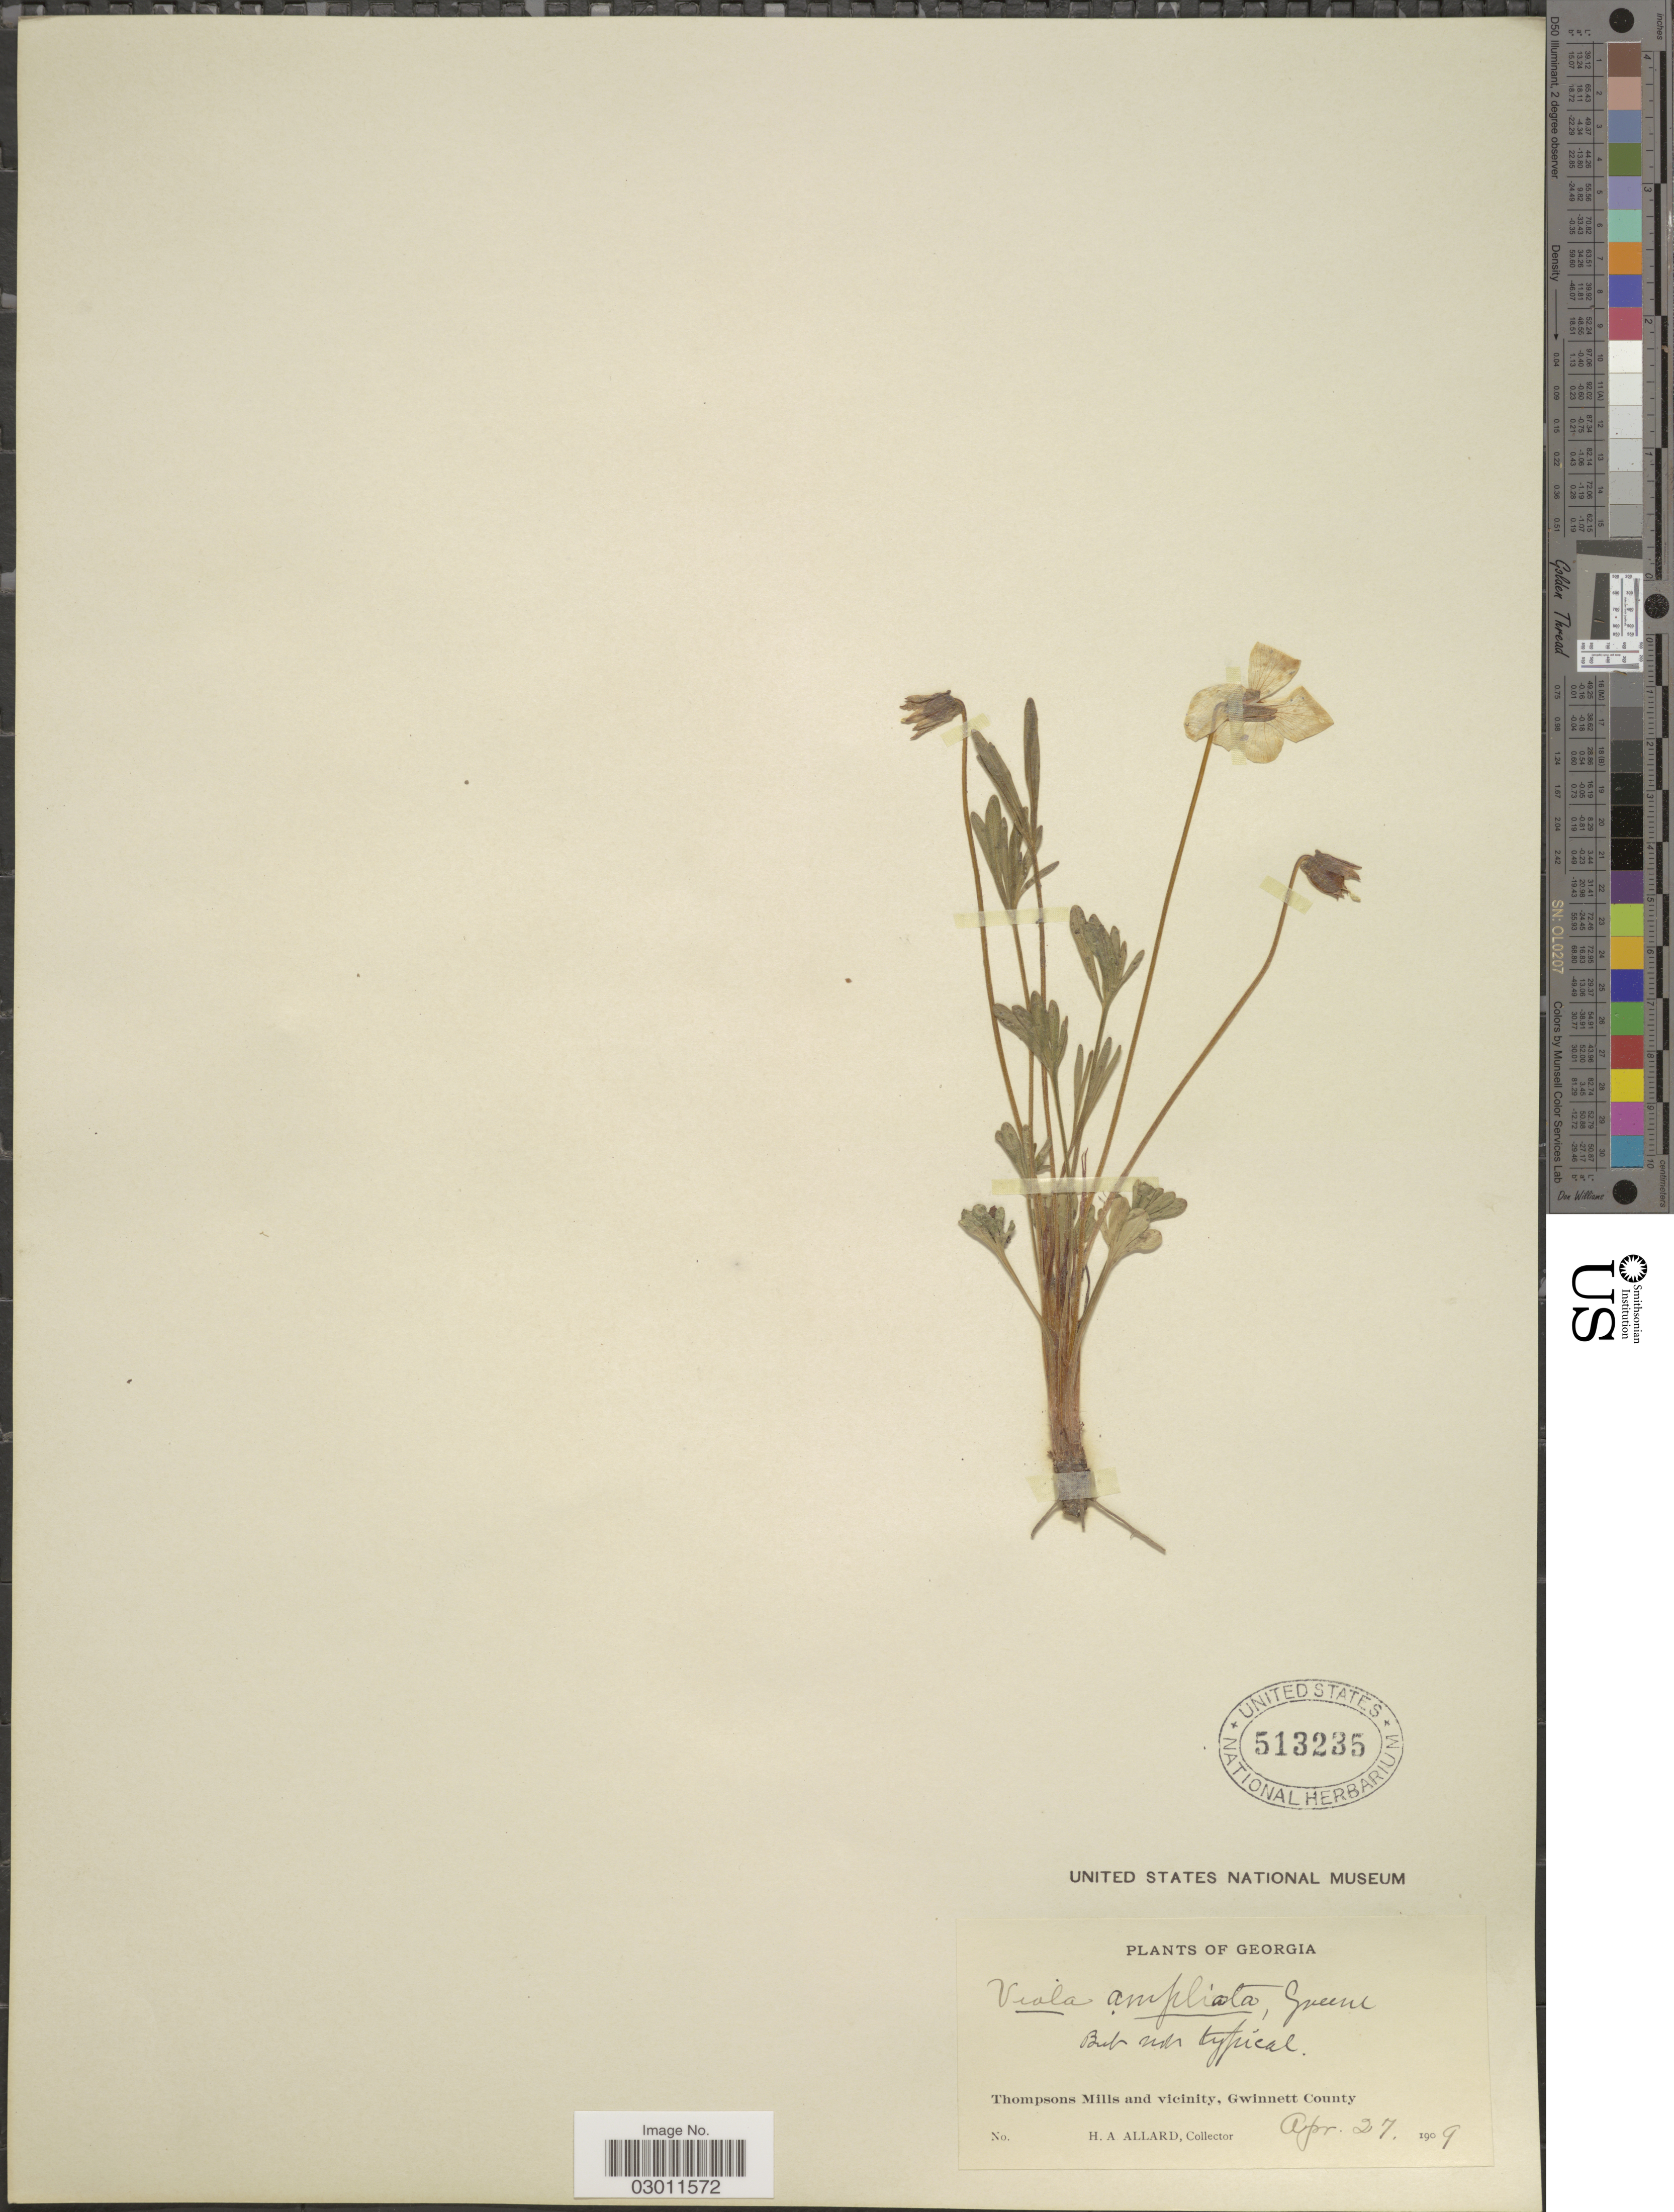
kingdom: Plantae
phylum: Tracheophyta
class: Magnoliopsida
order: Malpighiales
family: Violaceae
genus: Viola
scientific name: Viola ampliata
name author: Greene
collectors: H. A. Allard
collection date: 1909-04-27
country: United States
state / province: Georgia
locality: Thompsons Mills and vicinity, Gwinnett County.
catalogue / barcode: US 513235